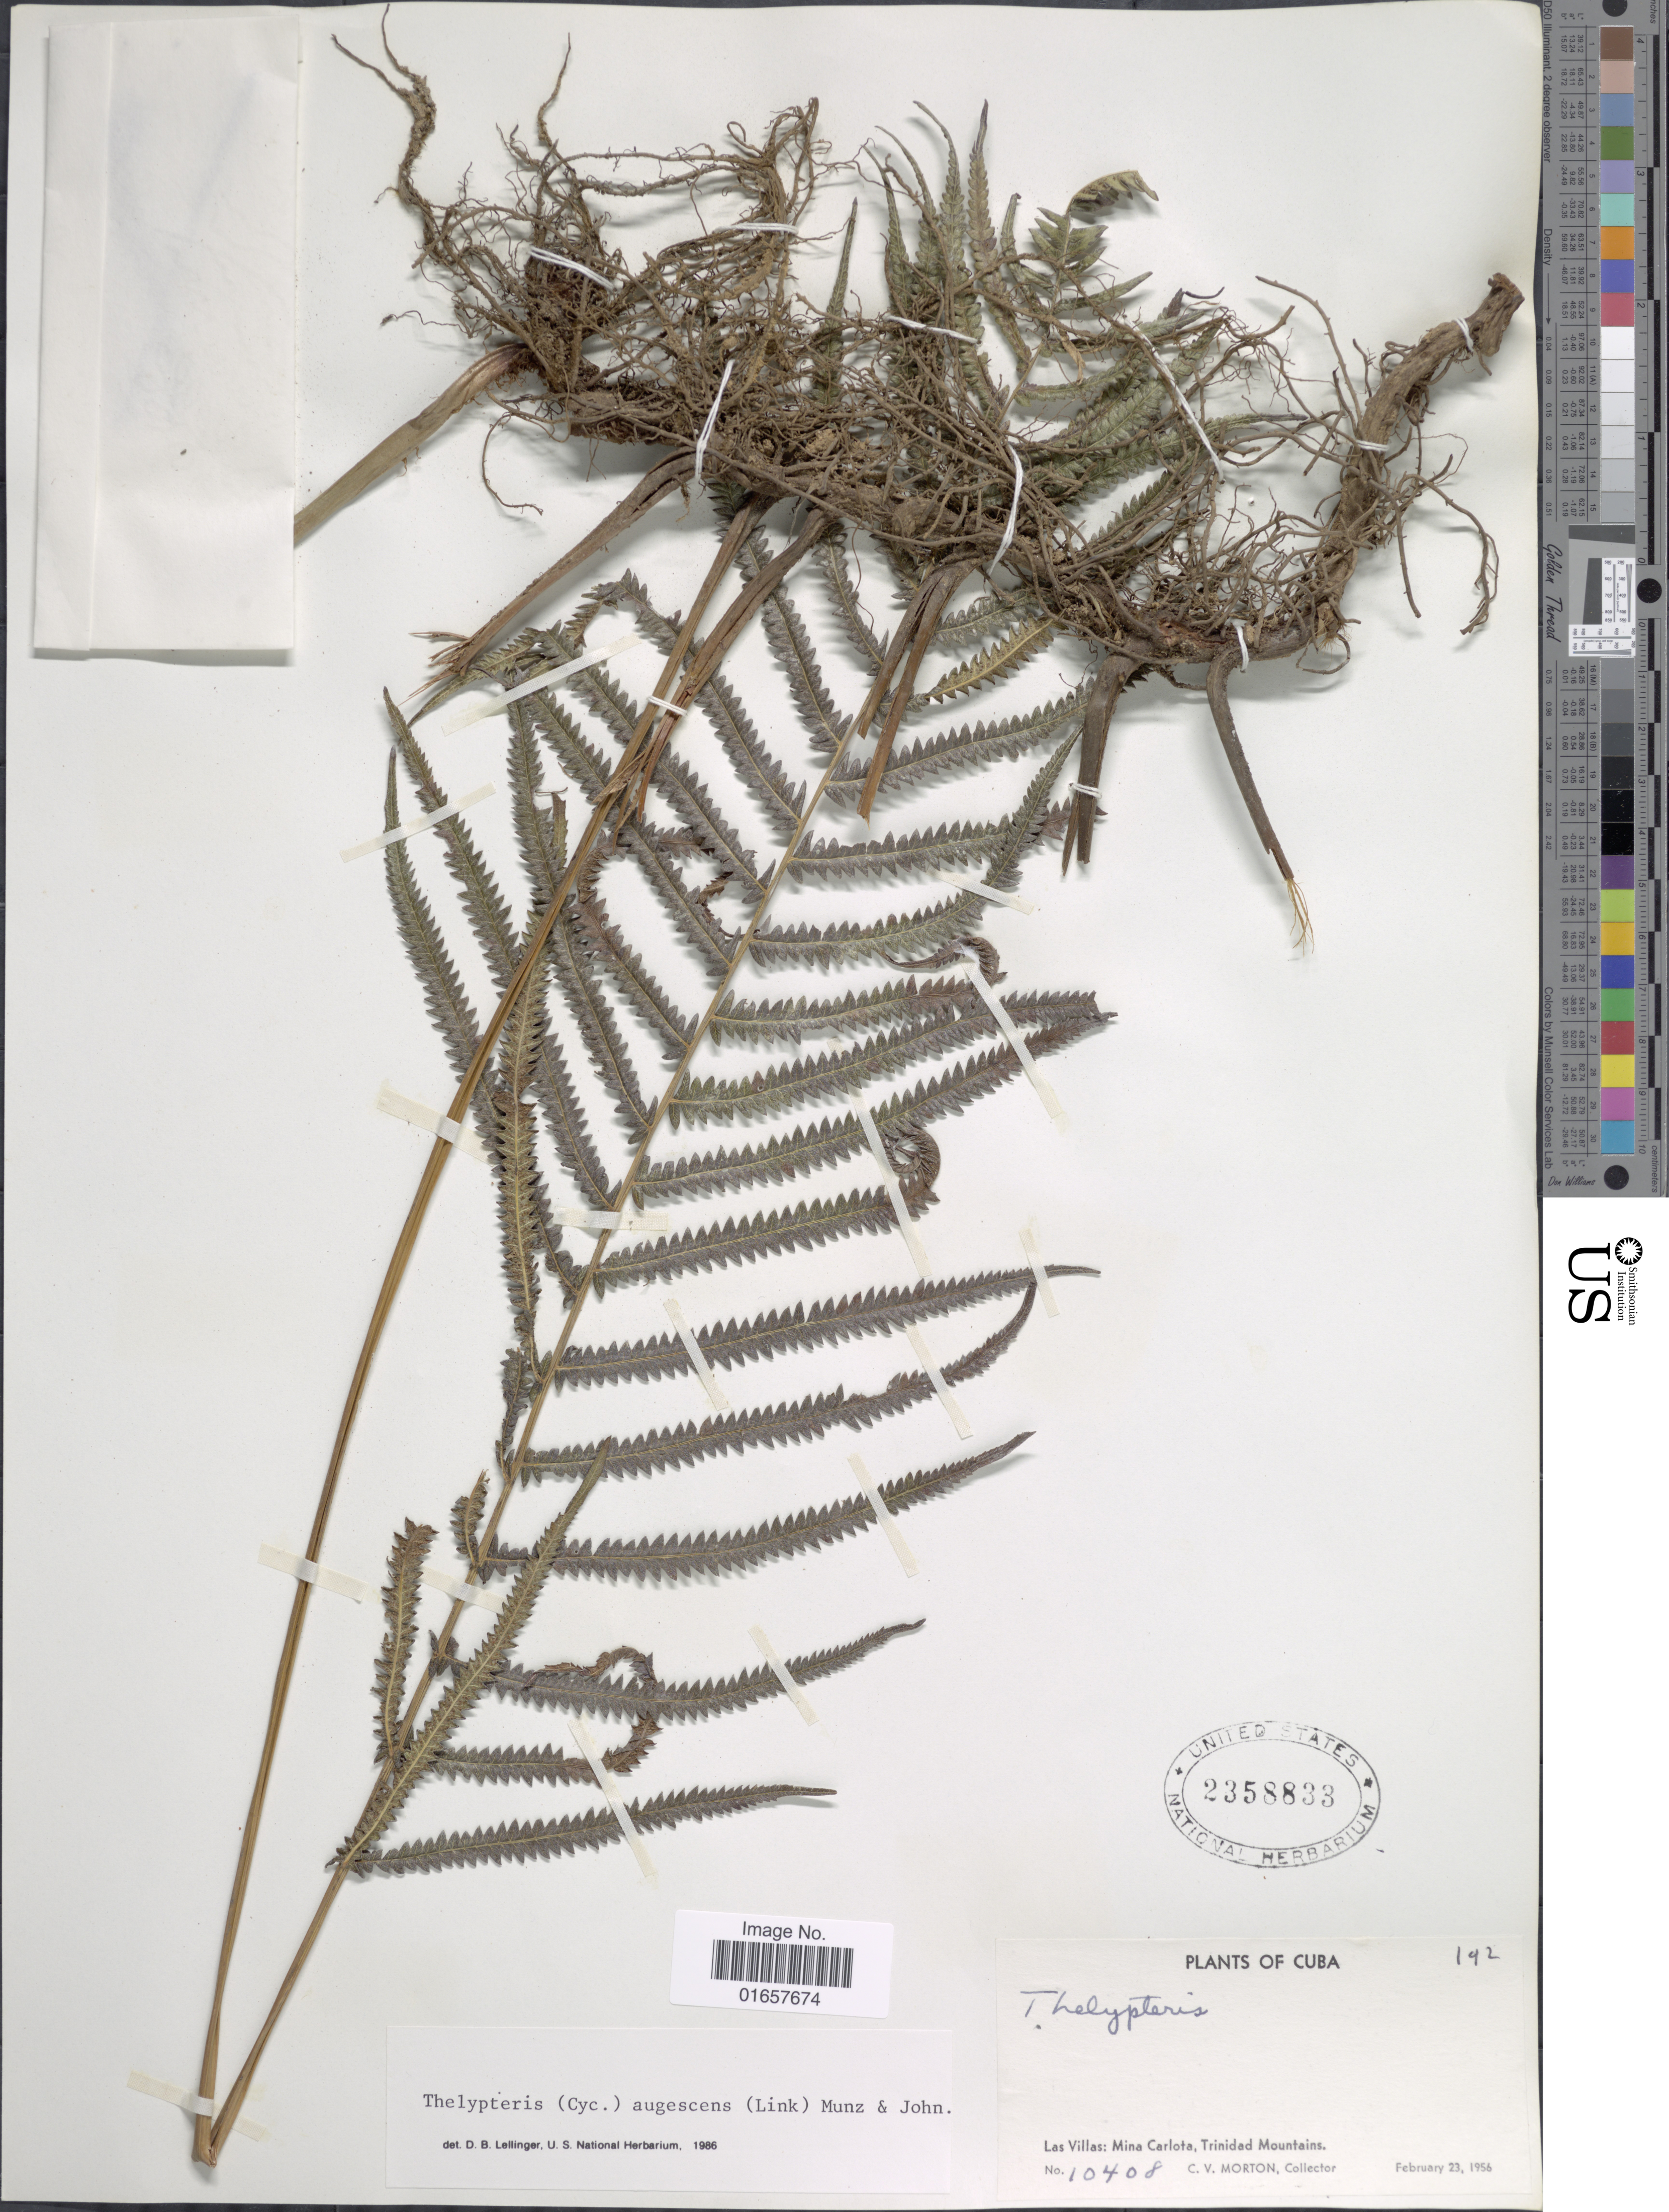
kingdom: Plantae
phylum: Tracheophyta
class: Polypodiopsida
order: Polypodiales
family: Thelypteridaceae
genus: Christella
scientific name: Christella augescens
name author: (Link) Pic. Serm.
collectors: C. V. Morton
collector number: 10408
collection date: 1956-02-23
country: Cuba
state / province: Las Villas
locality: Cuba, Las Villas: Mina Carlota, Trinidad Mountains.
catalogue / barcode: US 2358833